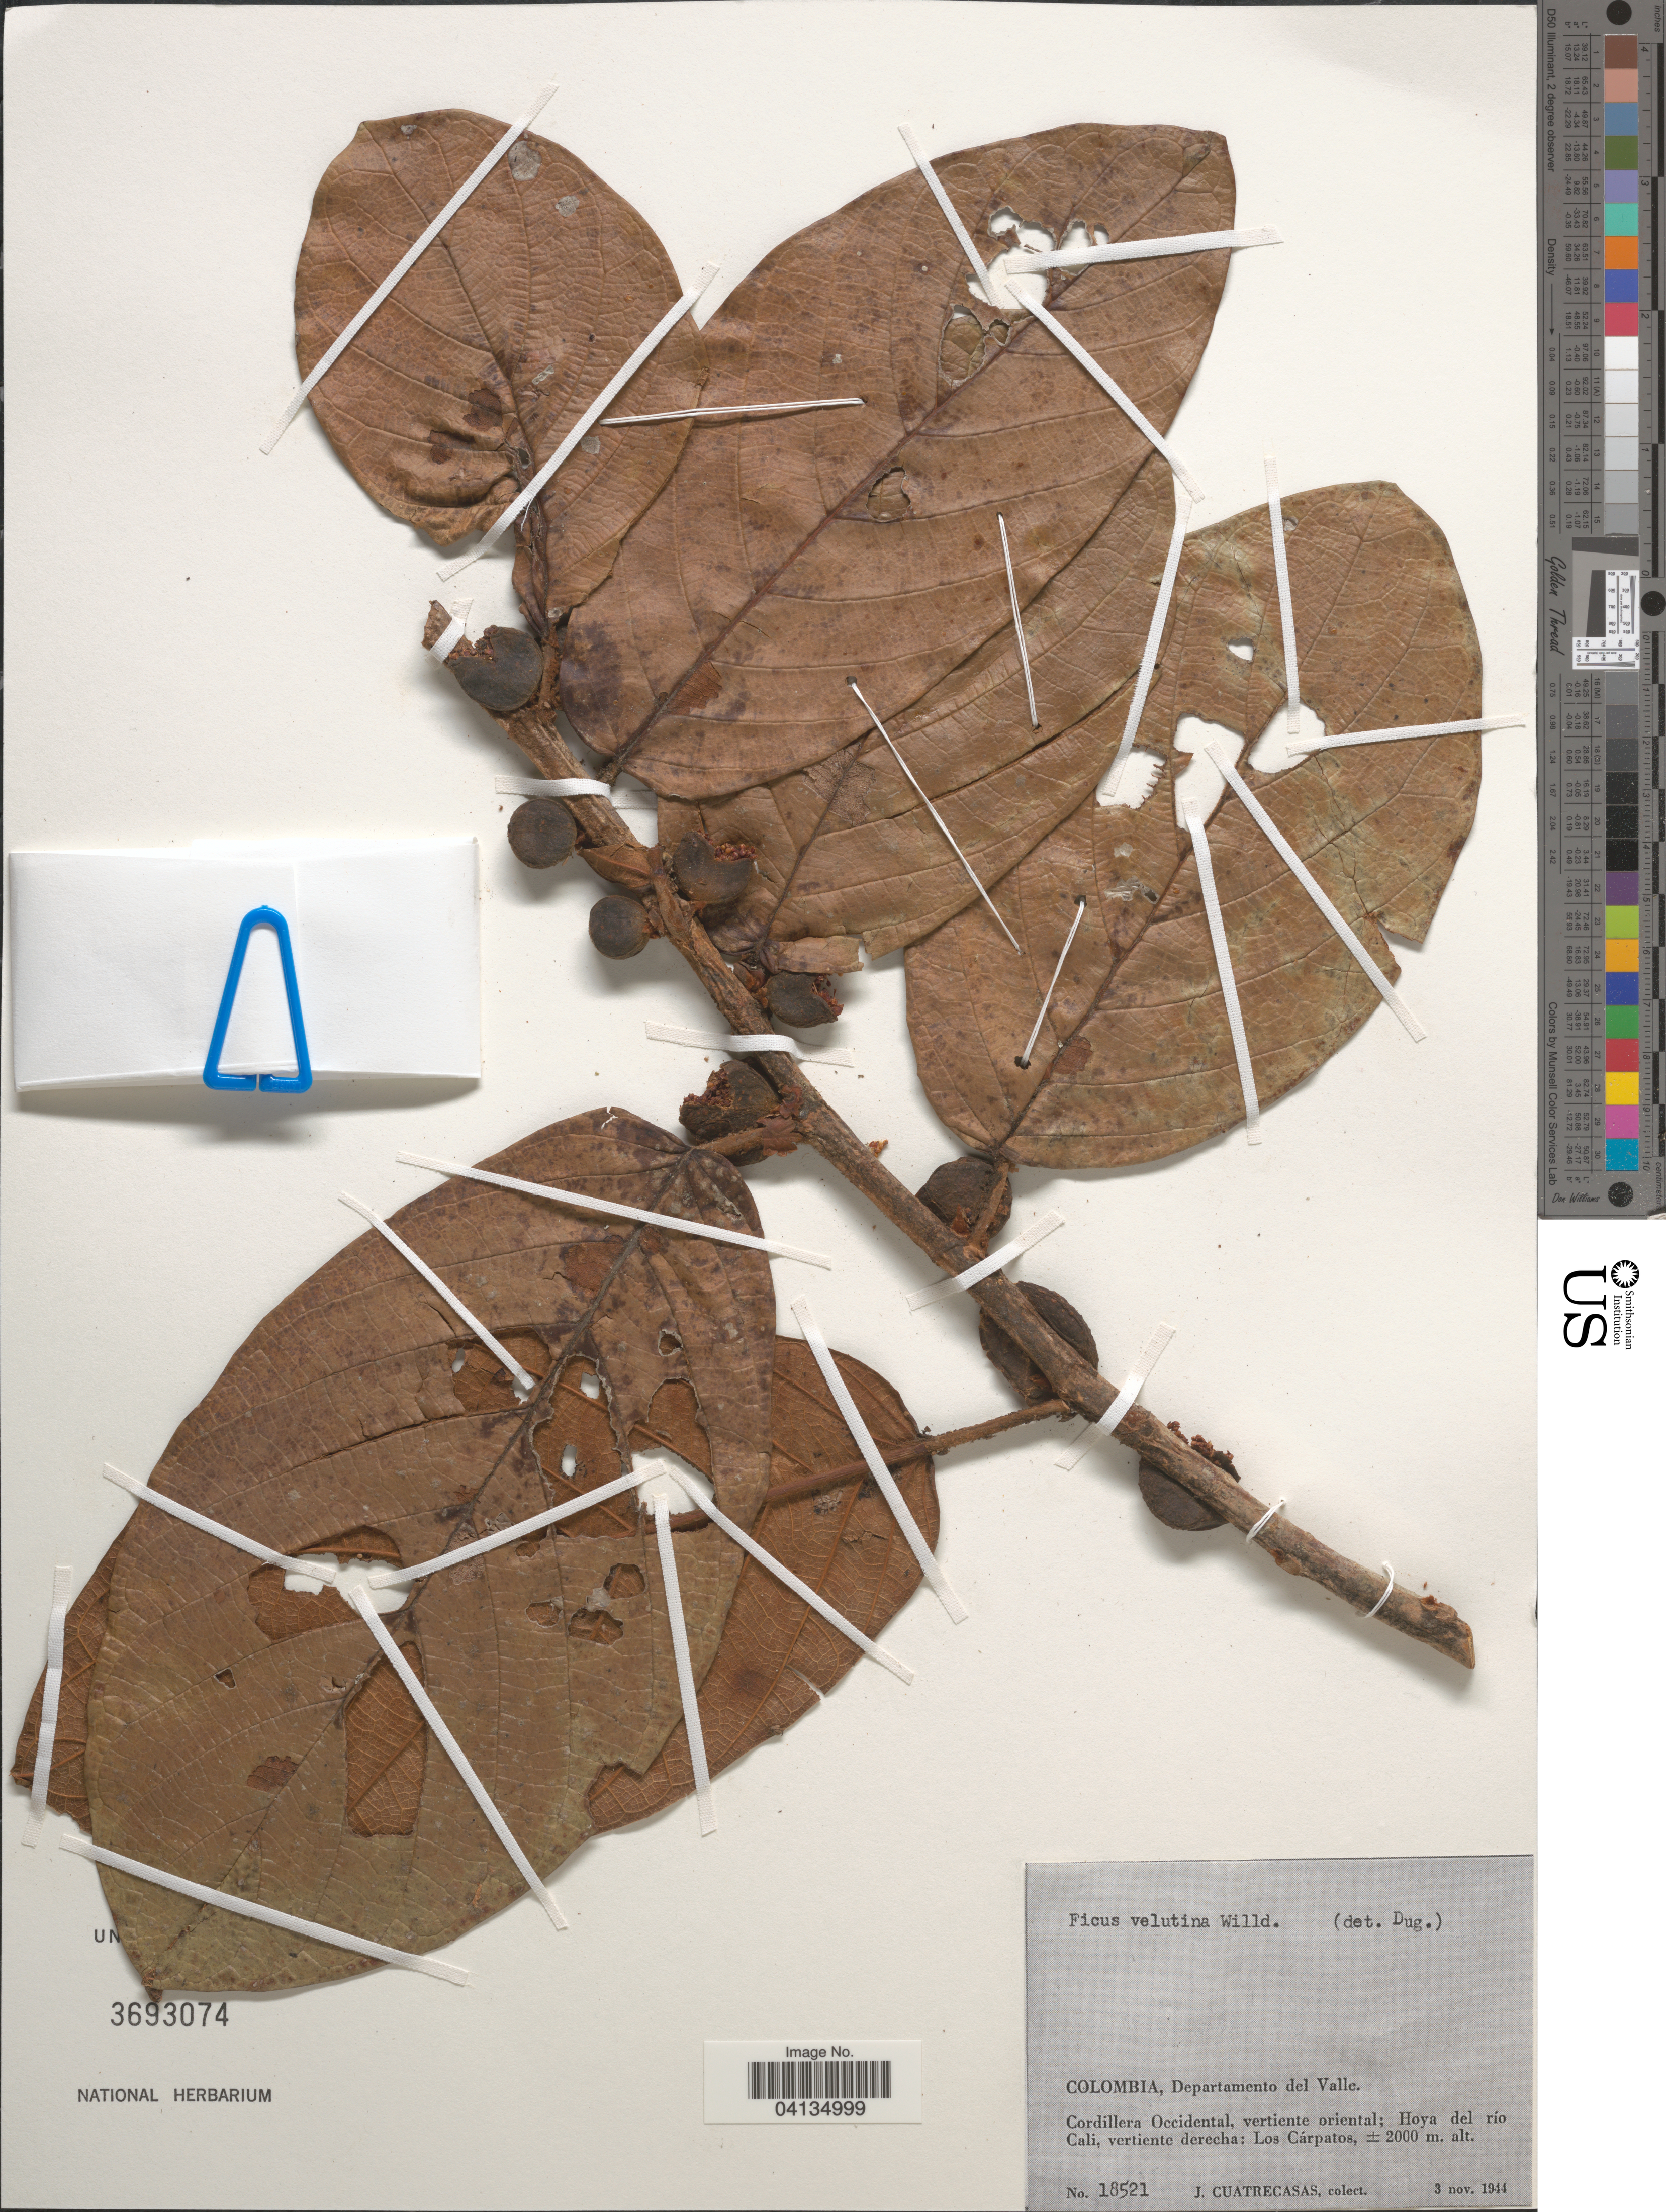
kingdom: Plantae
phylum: Tracheophyta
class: Magnoliopsida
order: Rosales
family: Moraceae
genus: Ficus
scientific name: Ficus velutina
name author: Humb. & Bonpl. ex Willd.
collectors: J. Cuatrecasas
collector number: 18521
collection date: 1944-11-03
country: Colombia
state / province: Valle del Cauca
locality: Departamento del Valle. Cordillera Occidental, vertiente oriental; Hoya del río Calí, vertiente derecha: Los Cárpatos.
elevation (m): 2000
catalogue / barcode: US 3693074